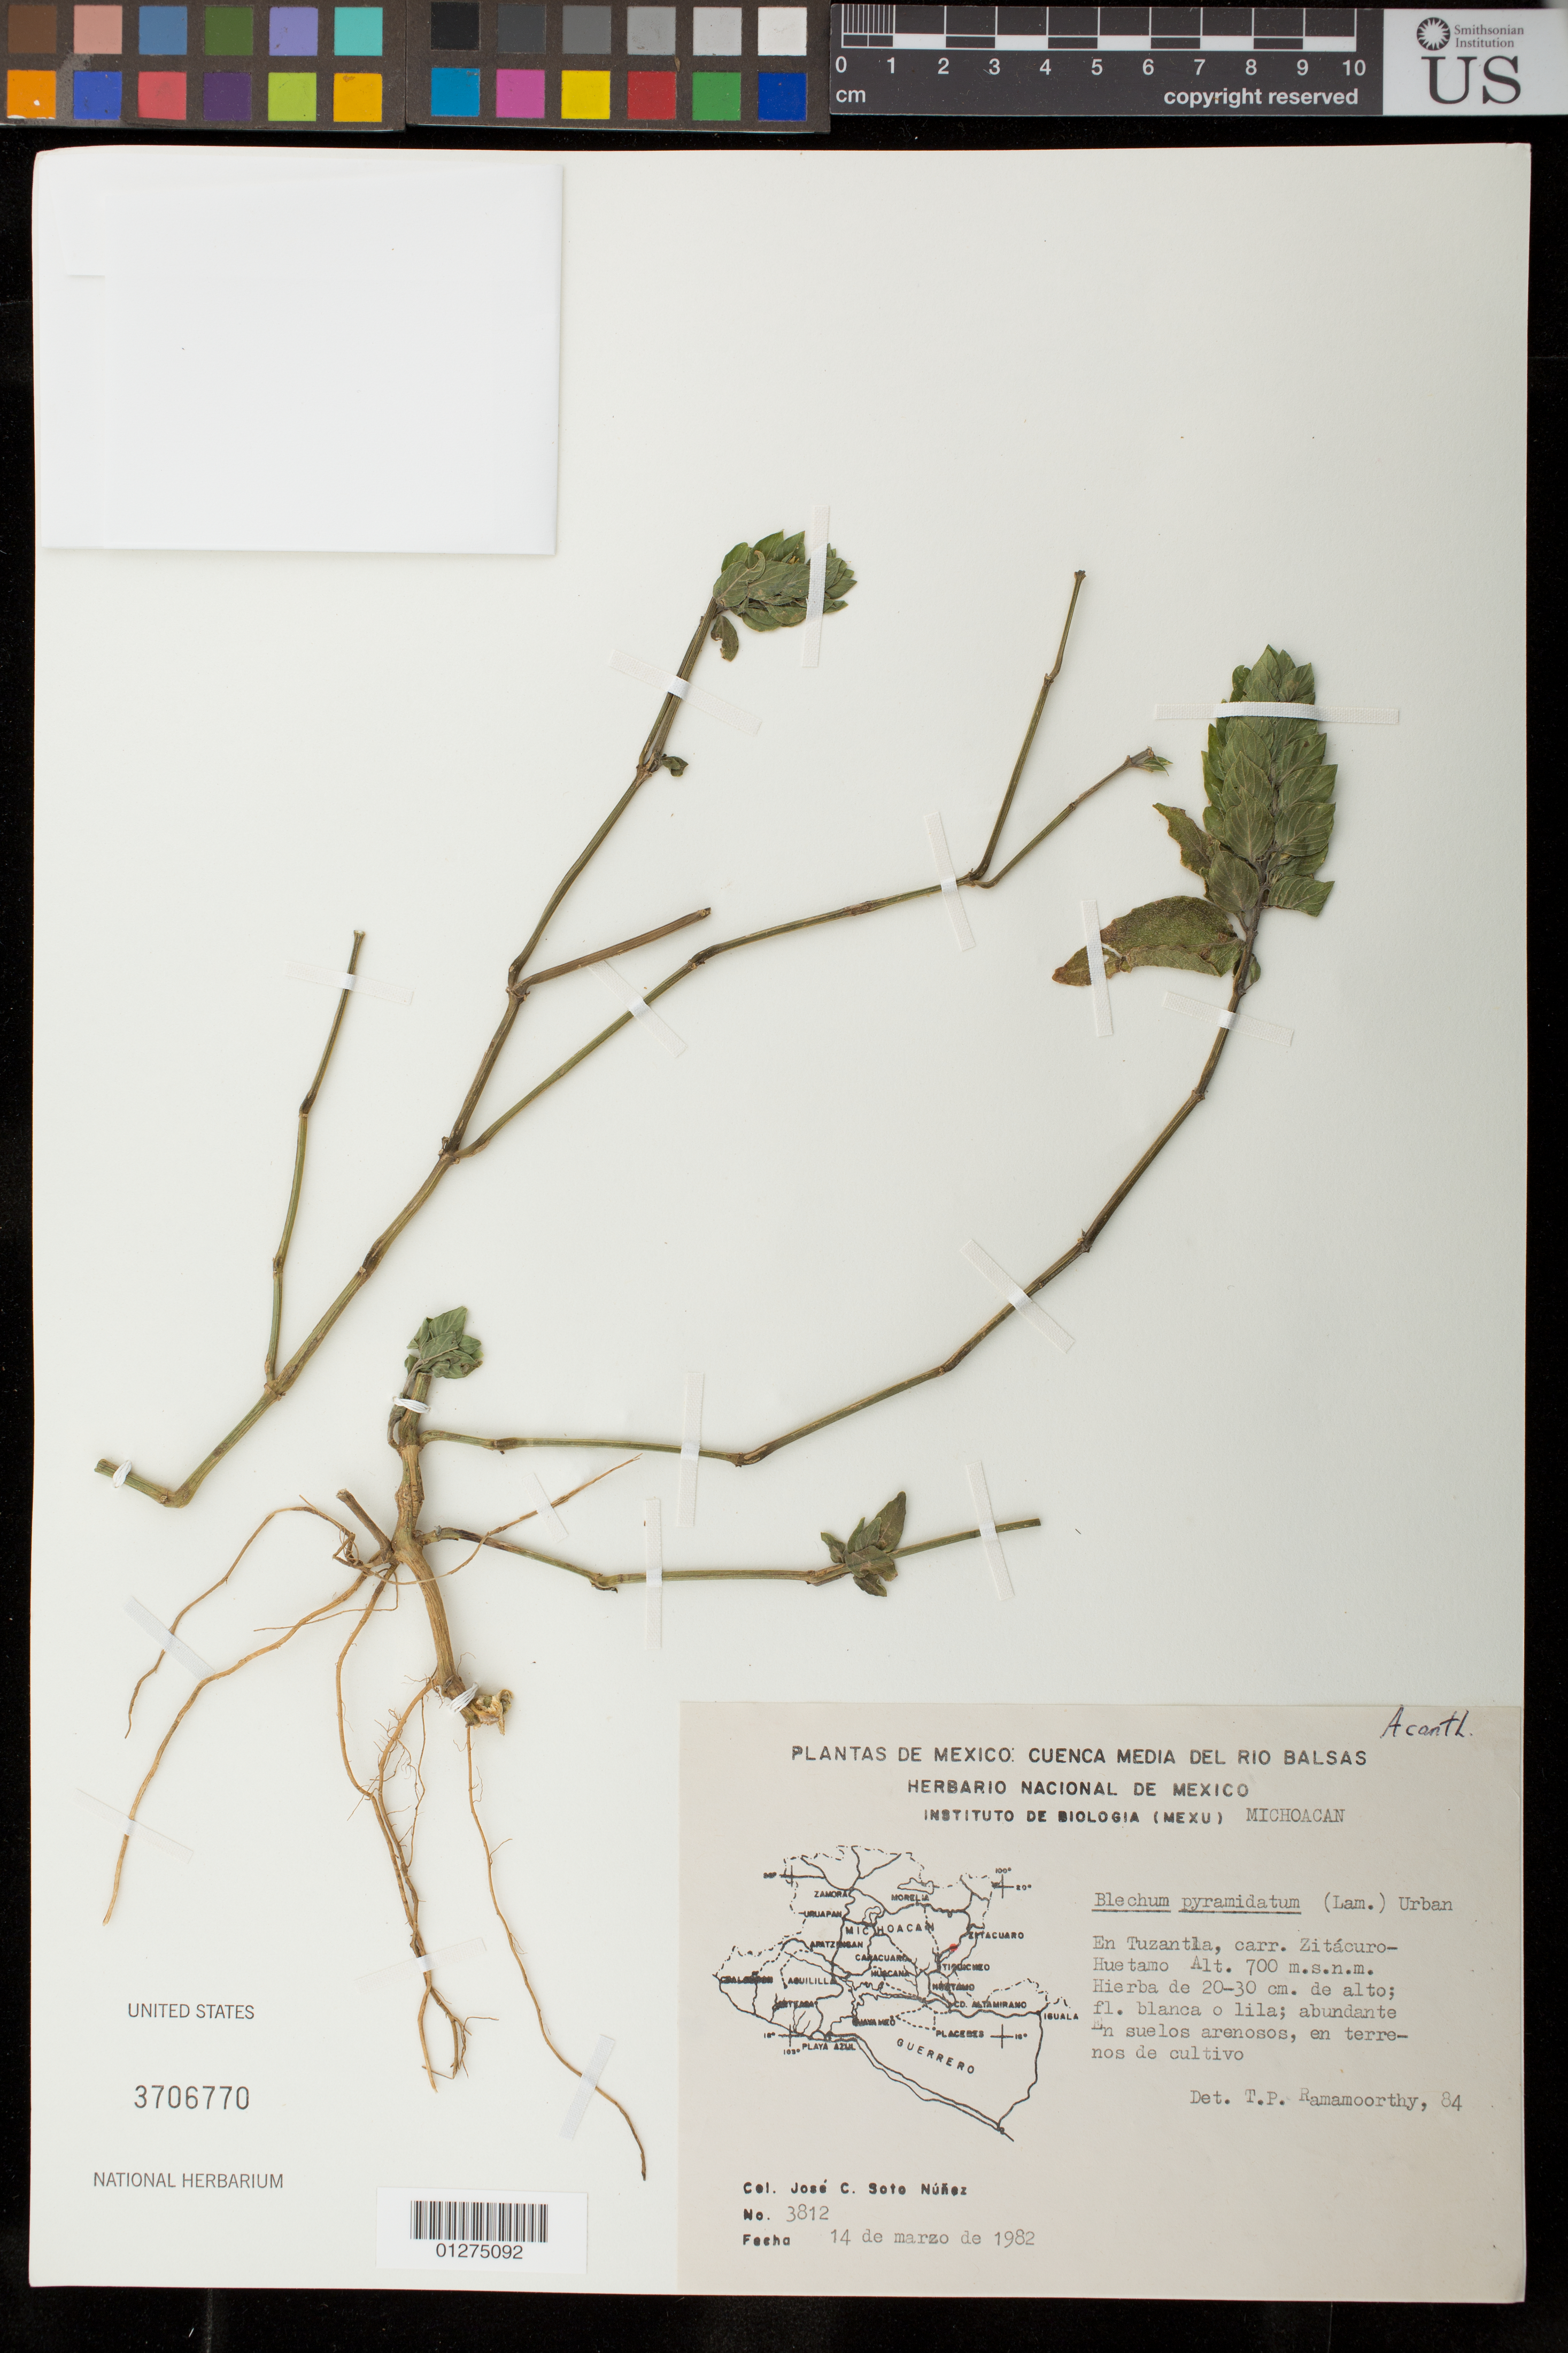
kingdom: Plantae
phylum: Tracheophyta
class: Magnoliopsida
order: Lamiales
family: Acanthaceae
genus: Blechum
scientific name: Blechum pyramidatum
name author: (Lam.) Urb.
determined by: Ramamoorthy, T. P.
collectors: J. C. Soto Núñez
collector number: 3812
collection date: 1982-03-14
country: Mexico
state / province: Michoacán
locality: En Tuzantla, carr. Zitácuro-Huetamo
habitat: en terrenos de cultivo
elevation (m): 700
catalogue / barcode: US 3706770